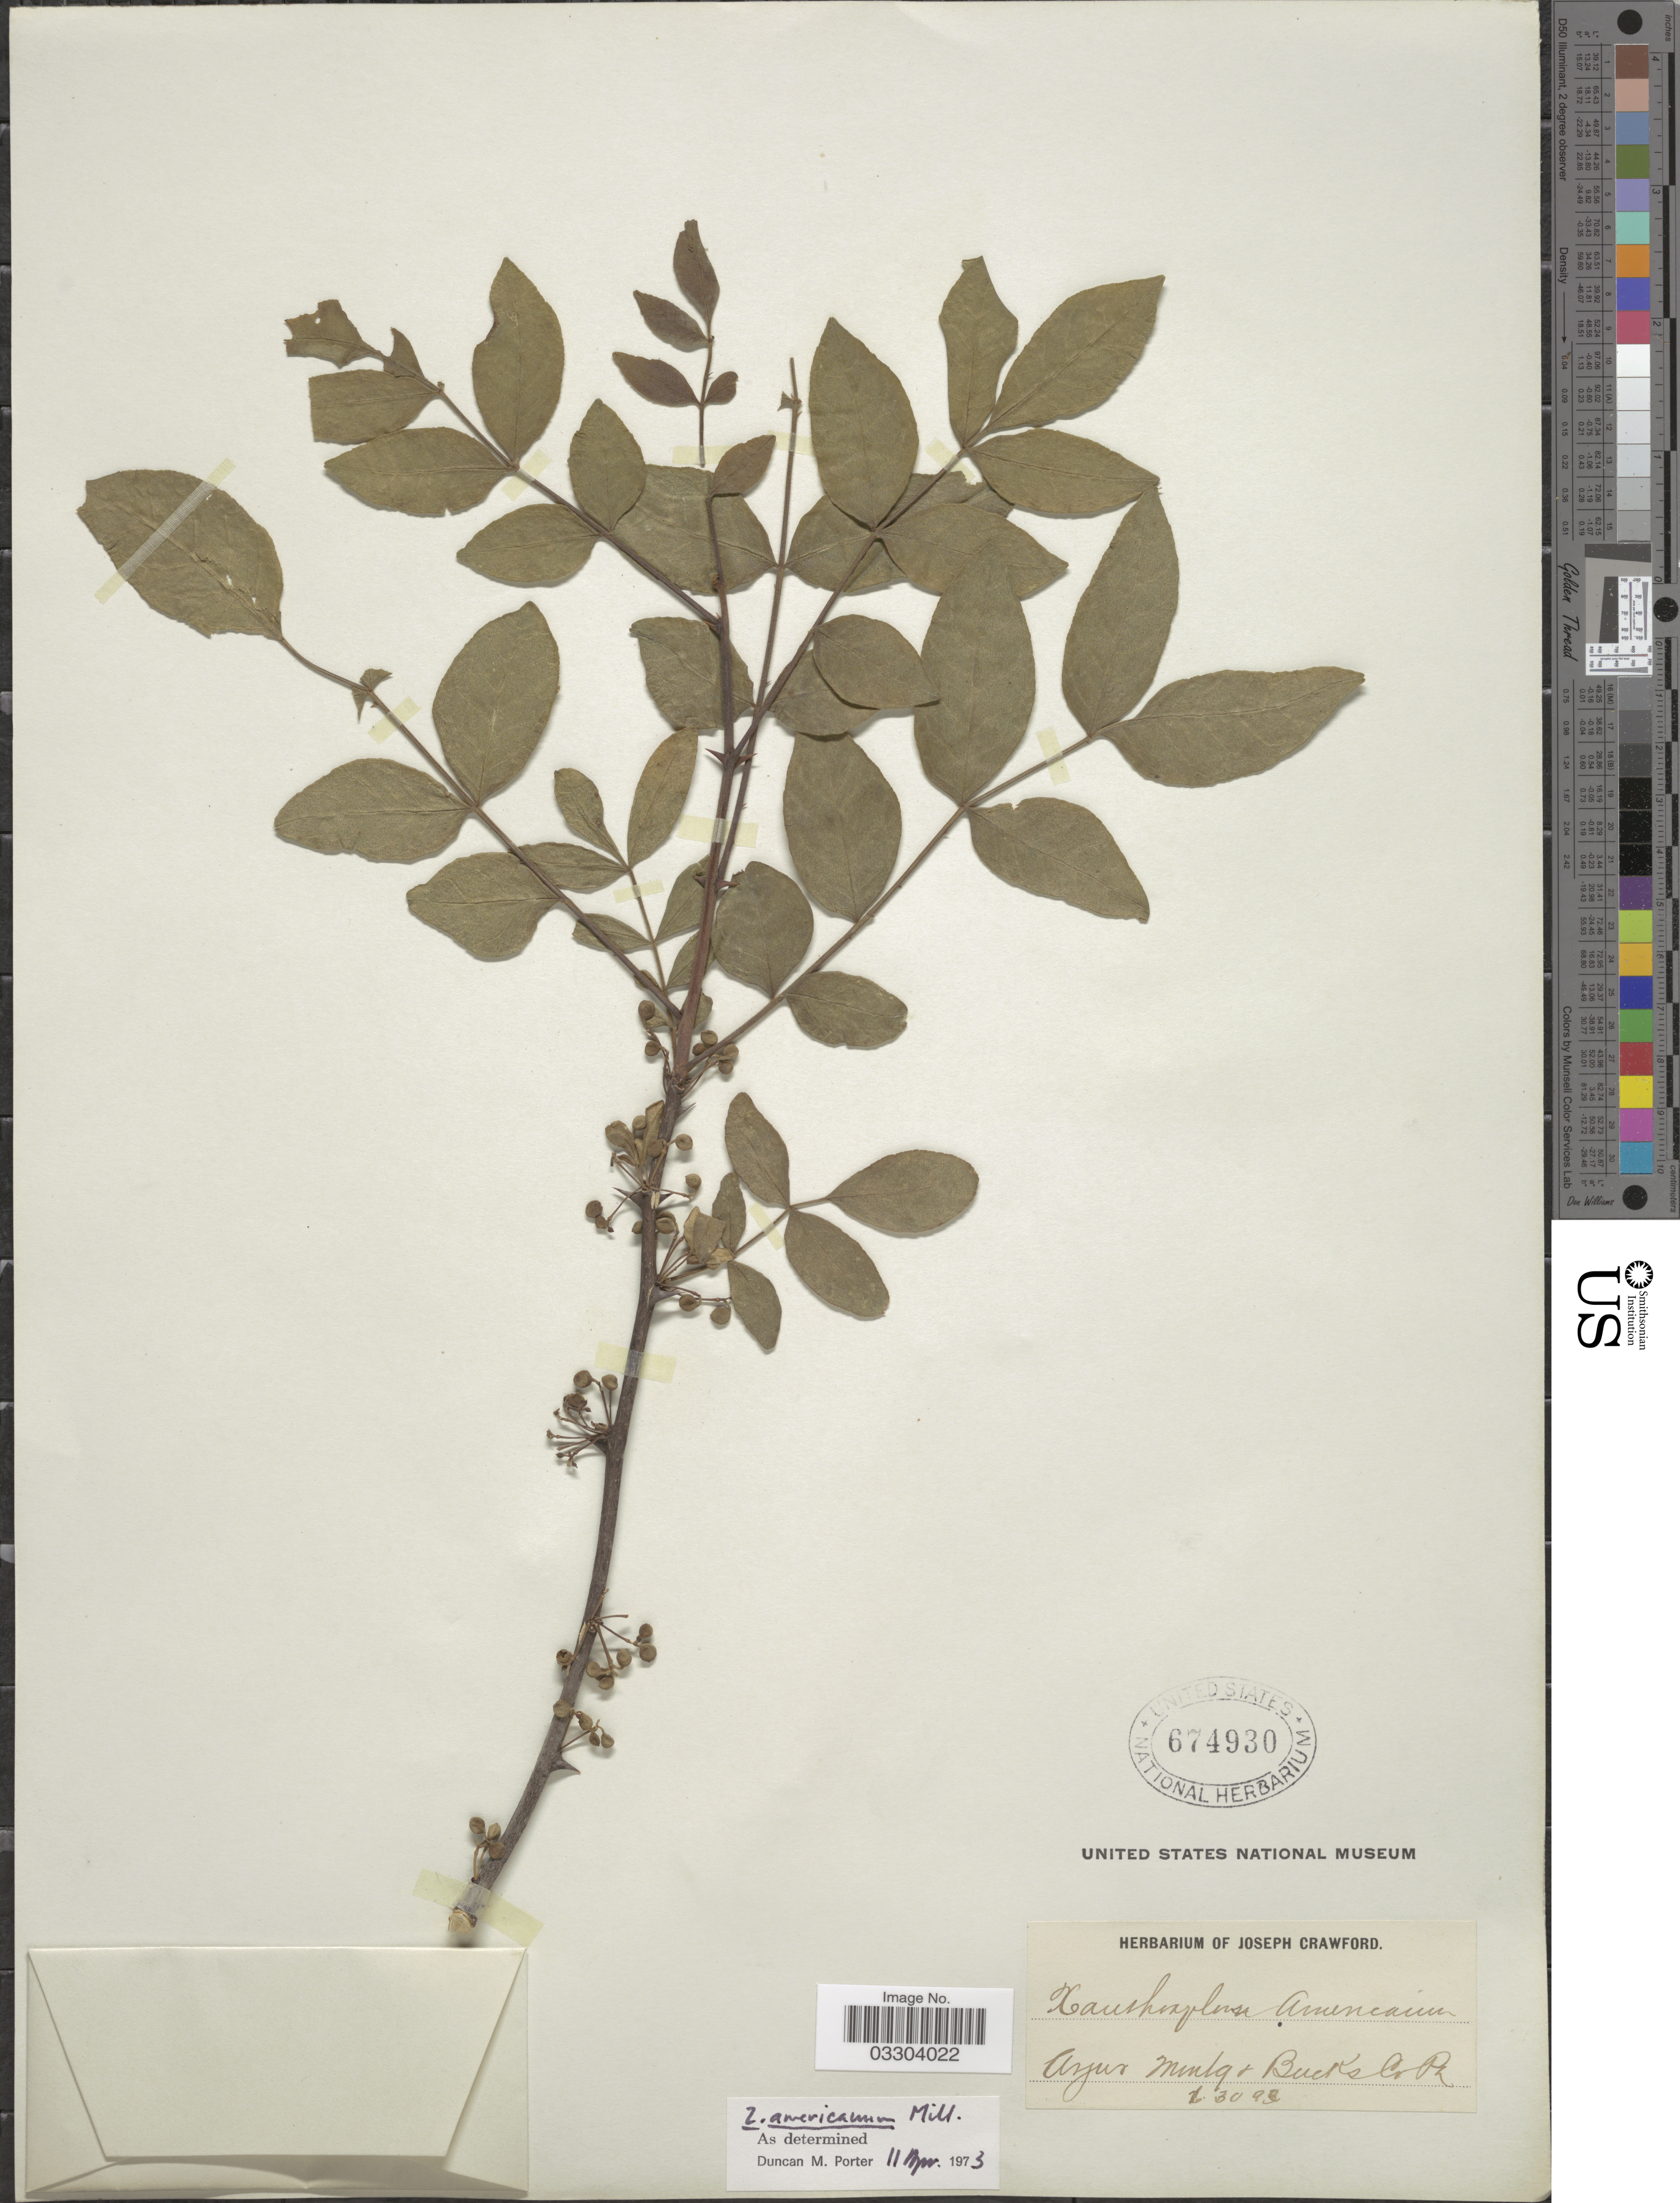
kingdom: Plantae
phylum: Tracheophyta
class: Magnoliopsida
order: Sapindales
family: Rutaceae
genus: Zanthoxylum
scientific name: Zanthoxylum americanum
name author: Mill.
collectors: ex herb. Joseph Crawford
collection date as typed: Transcribed d/m/y: 30/6/93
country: United States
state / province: Pennsylvania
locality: Argus Montg + Bucks Co.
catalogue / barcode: US 674930